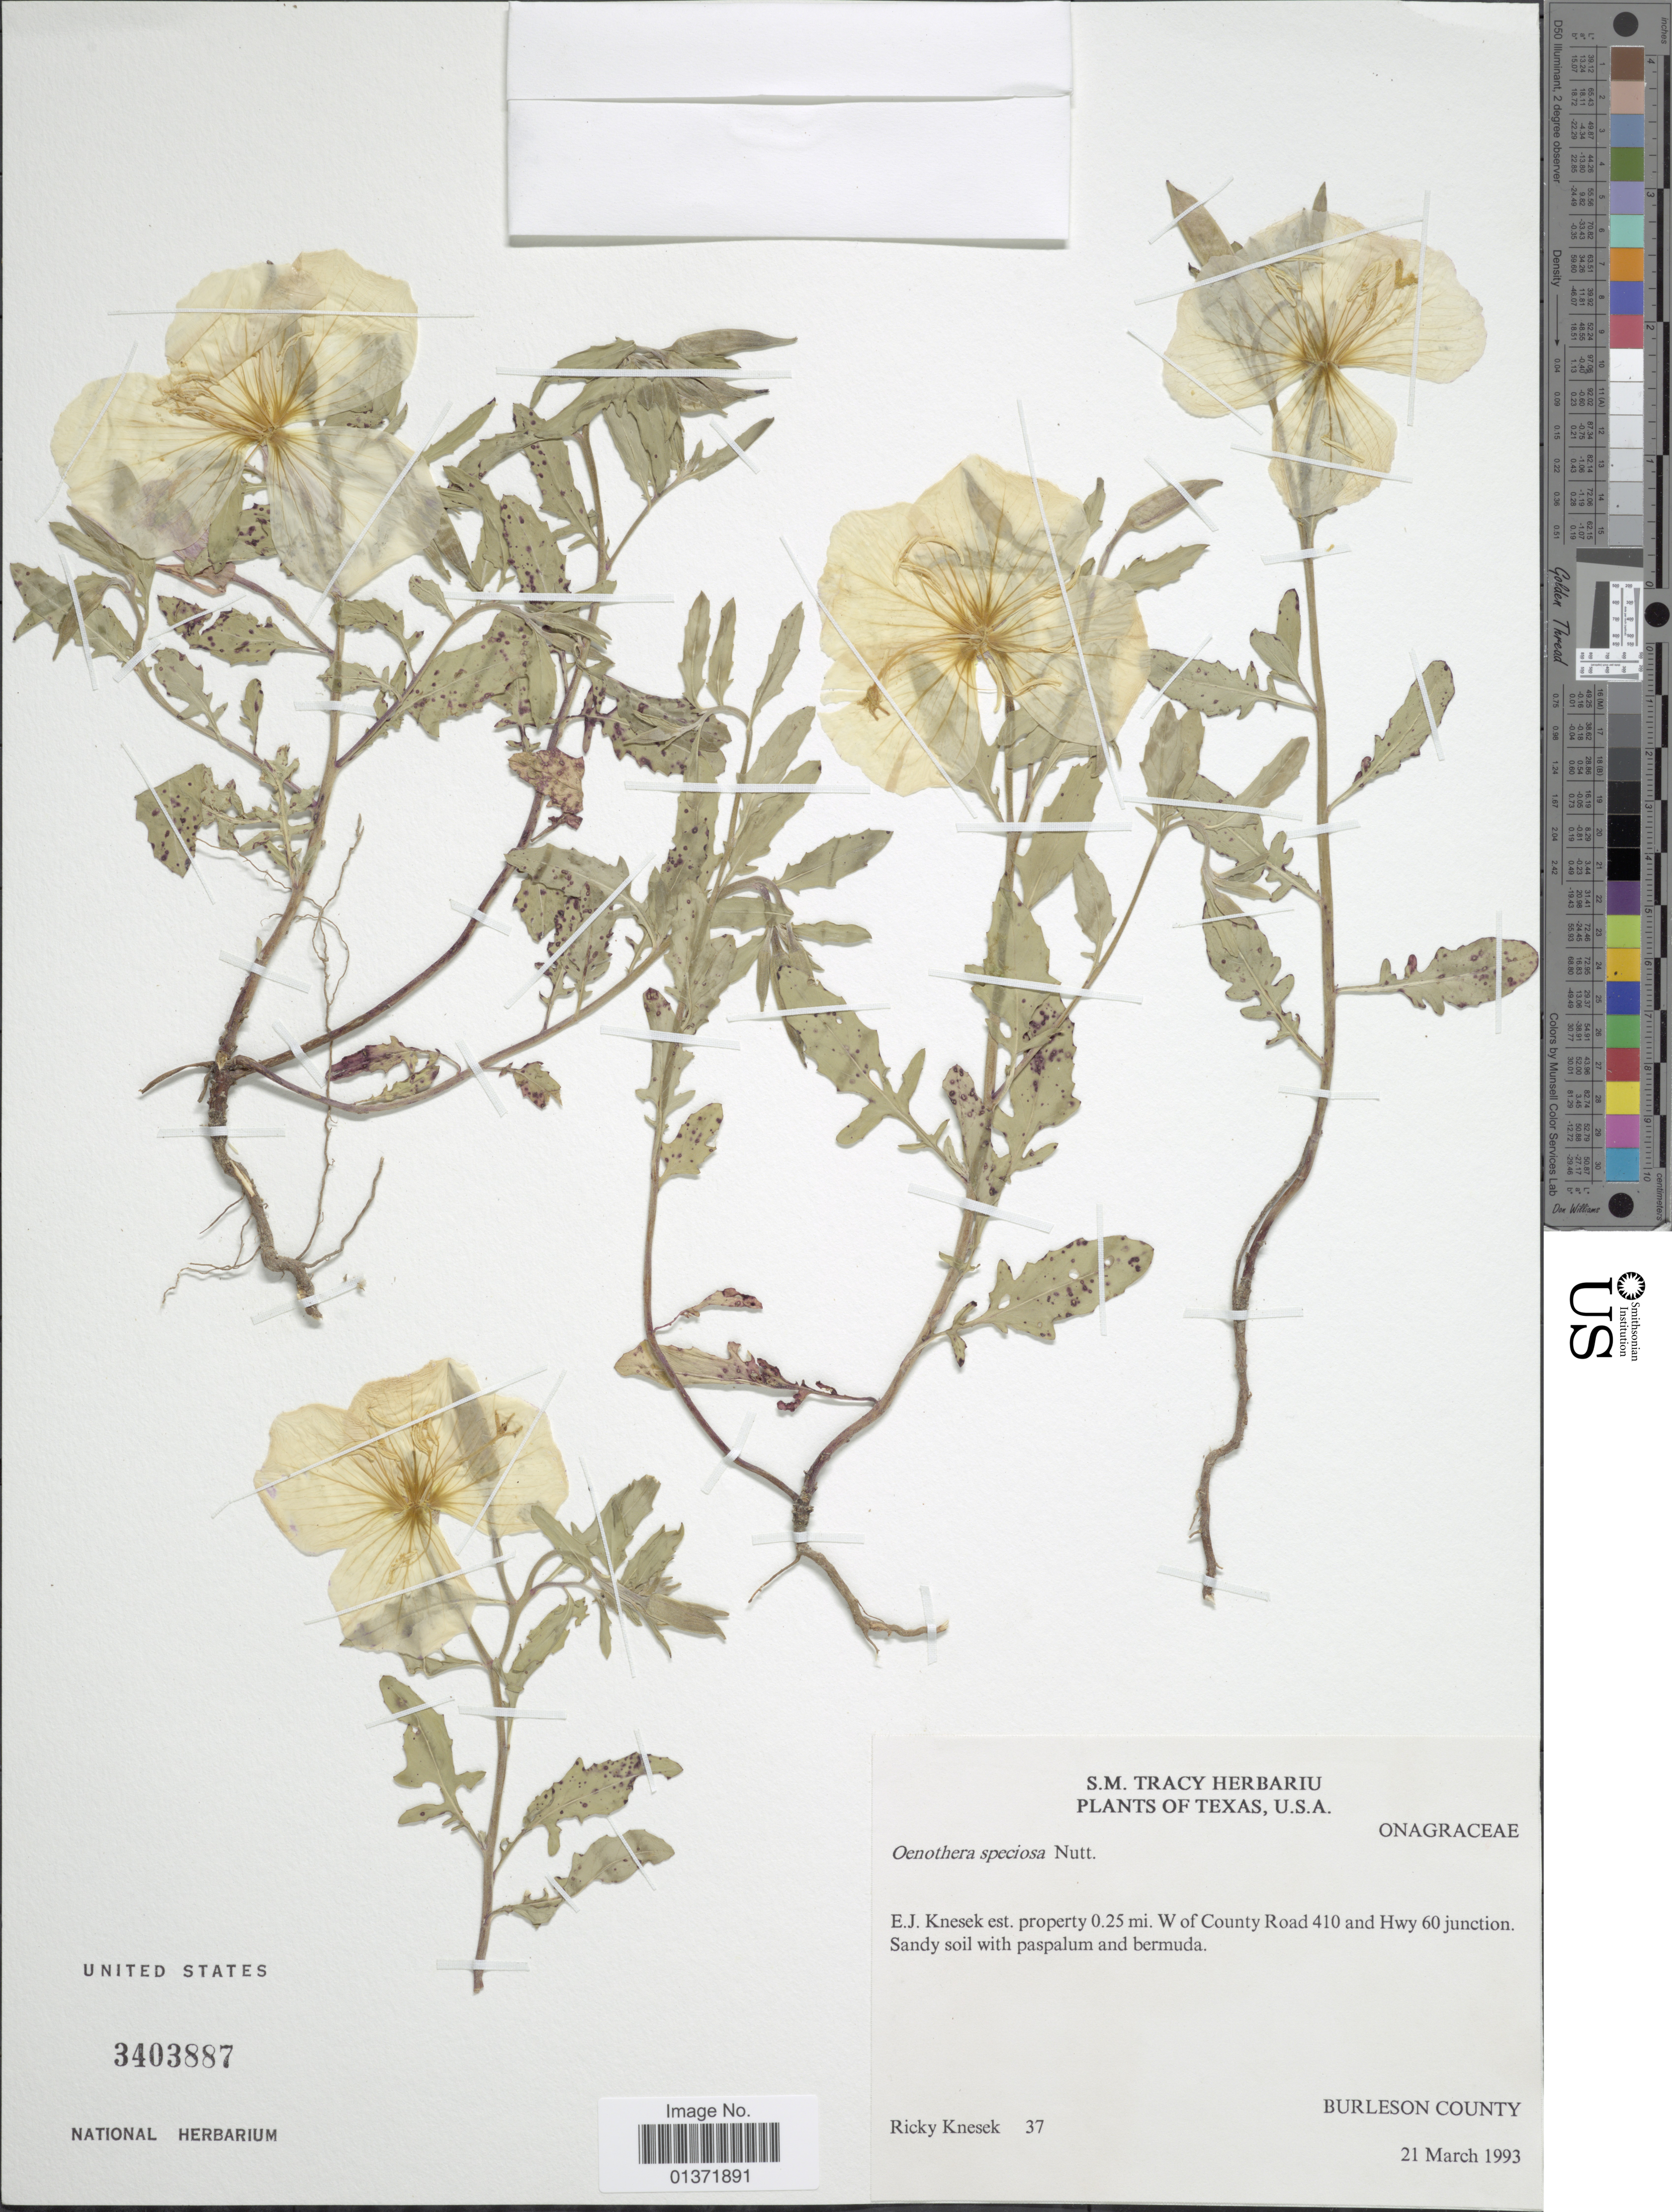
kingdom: Plantae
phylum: Tracheophyta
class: Magnoliopsida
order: Myrtales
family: Onagraceae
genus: Oenothera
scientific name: Oenothera speciosa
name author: Nutt.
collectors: R. Knesek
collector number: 37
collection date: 1993-03-21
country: United States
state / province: Texas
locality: E.J. Knesek est. property 0.25 mi. W of County Road 410 and Hwy 60 junction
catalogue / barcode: US 3403887